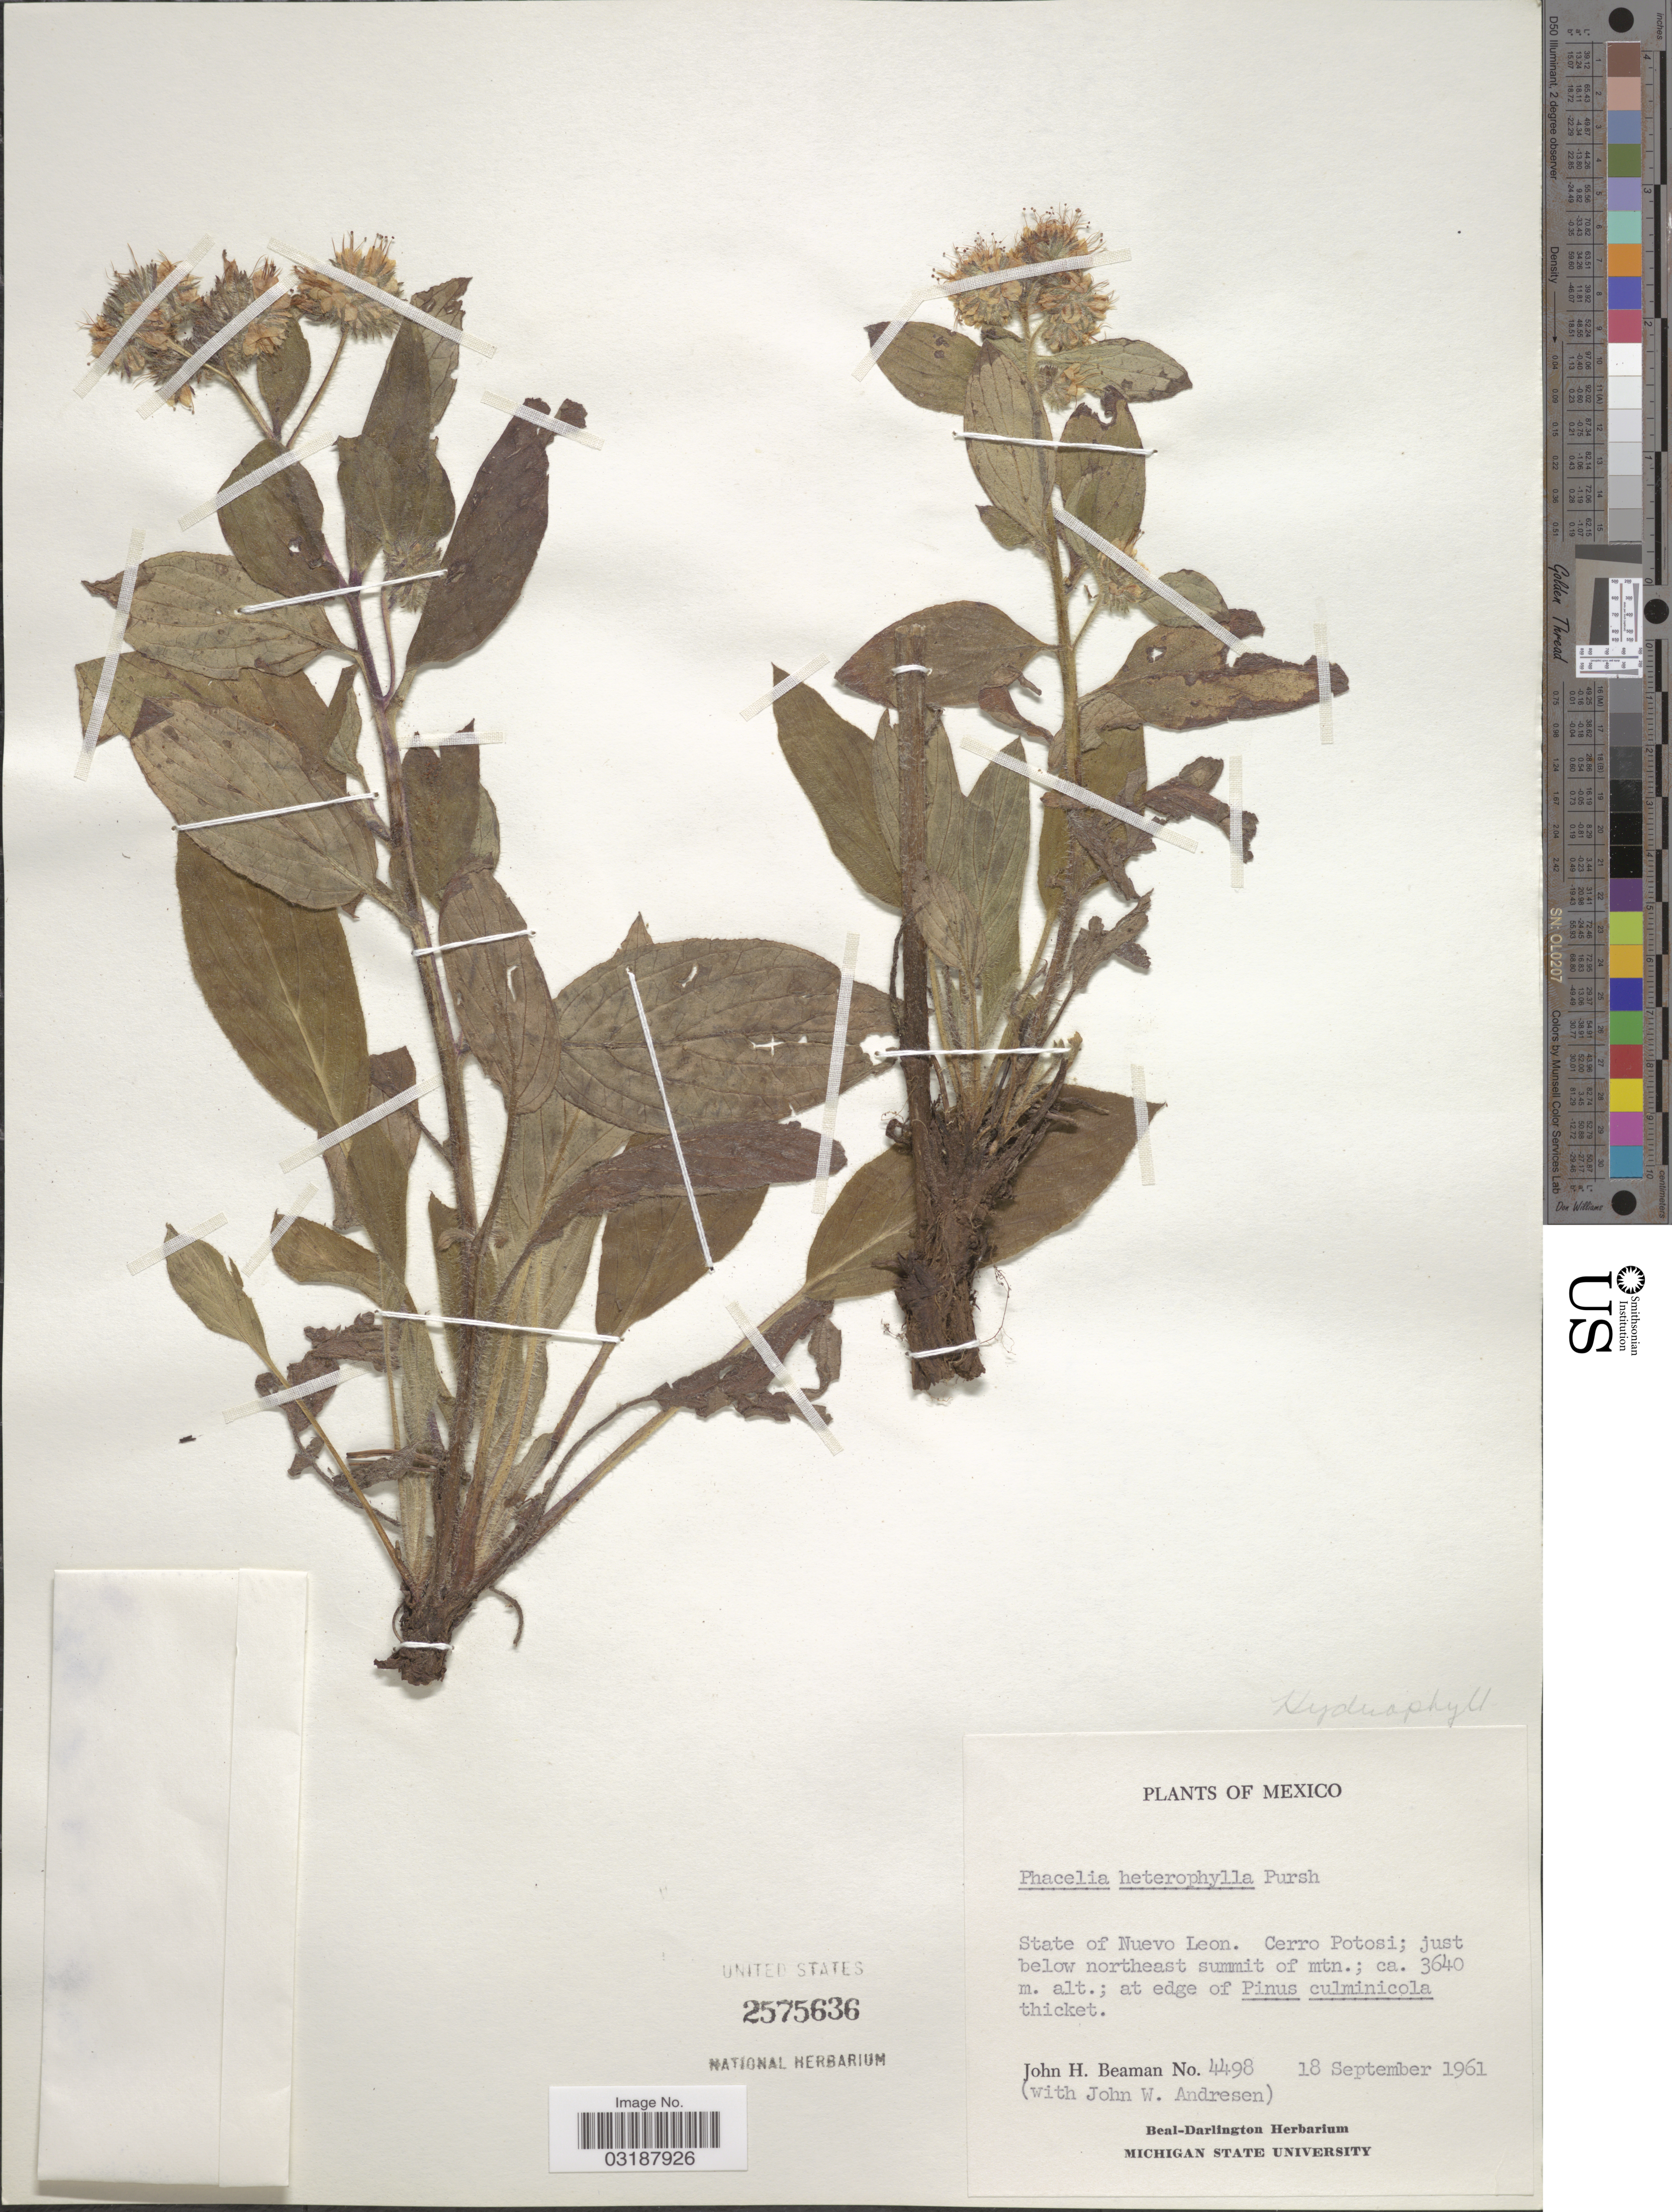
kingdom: Plantae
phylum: Tracheophyta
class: Magnoliopsida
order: Boraginales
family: Hydrophyllaceae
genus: Phacelia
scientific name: Phacelia heterophylla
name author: Pursh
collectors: J. H. Beaman & J. Andrésen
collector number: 4498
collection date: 1961-09-18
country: Mexico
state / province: Nuevo León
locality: Cerro Potosi; just below northeast summit of mtn.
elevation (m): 3640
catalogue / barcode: US 2575636